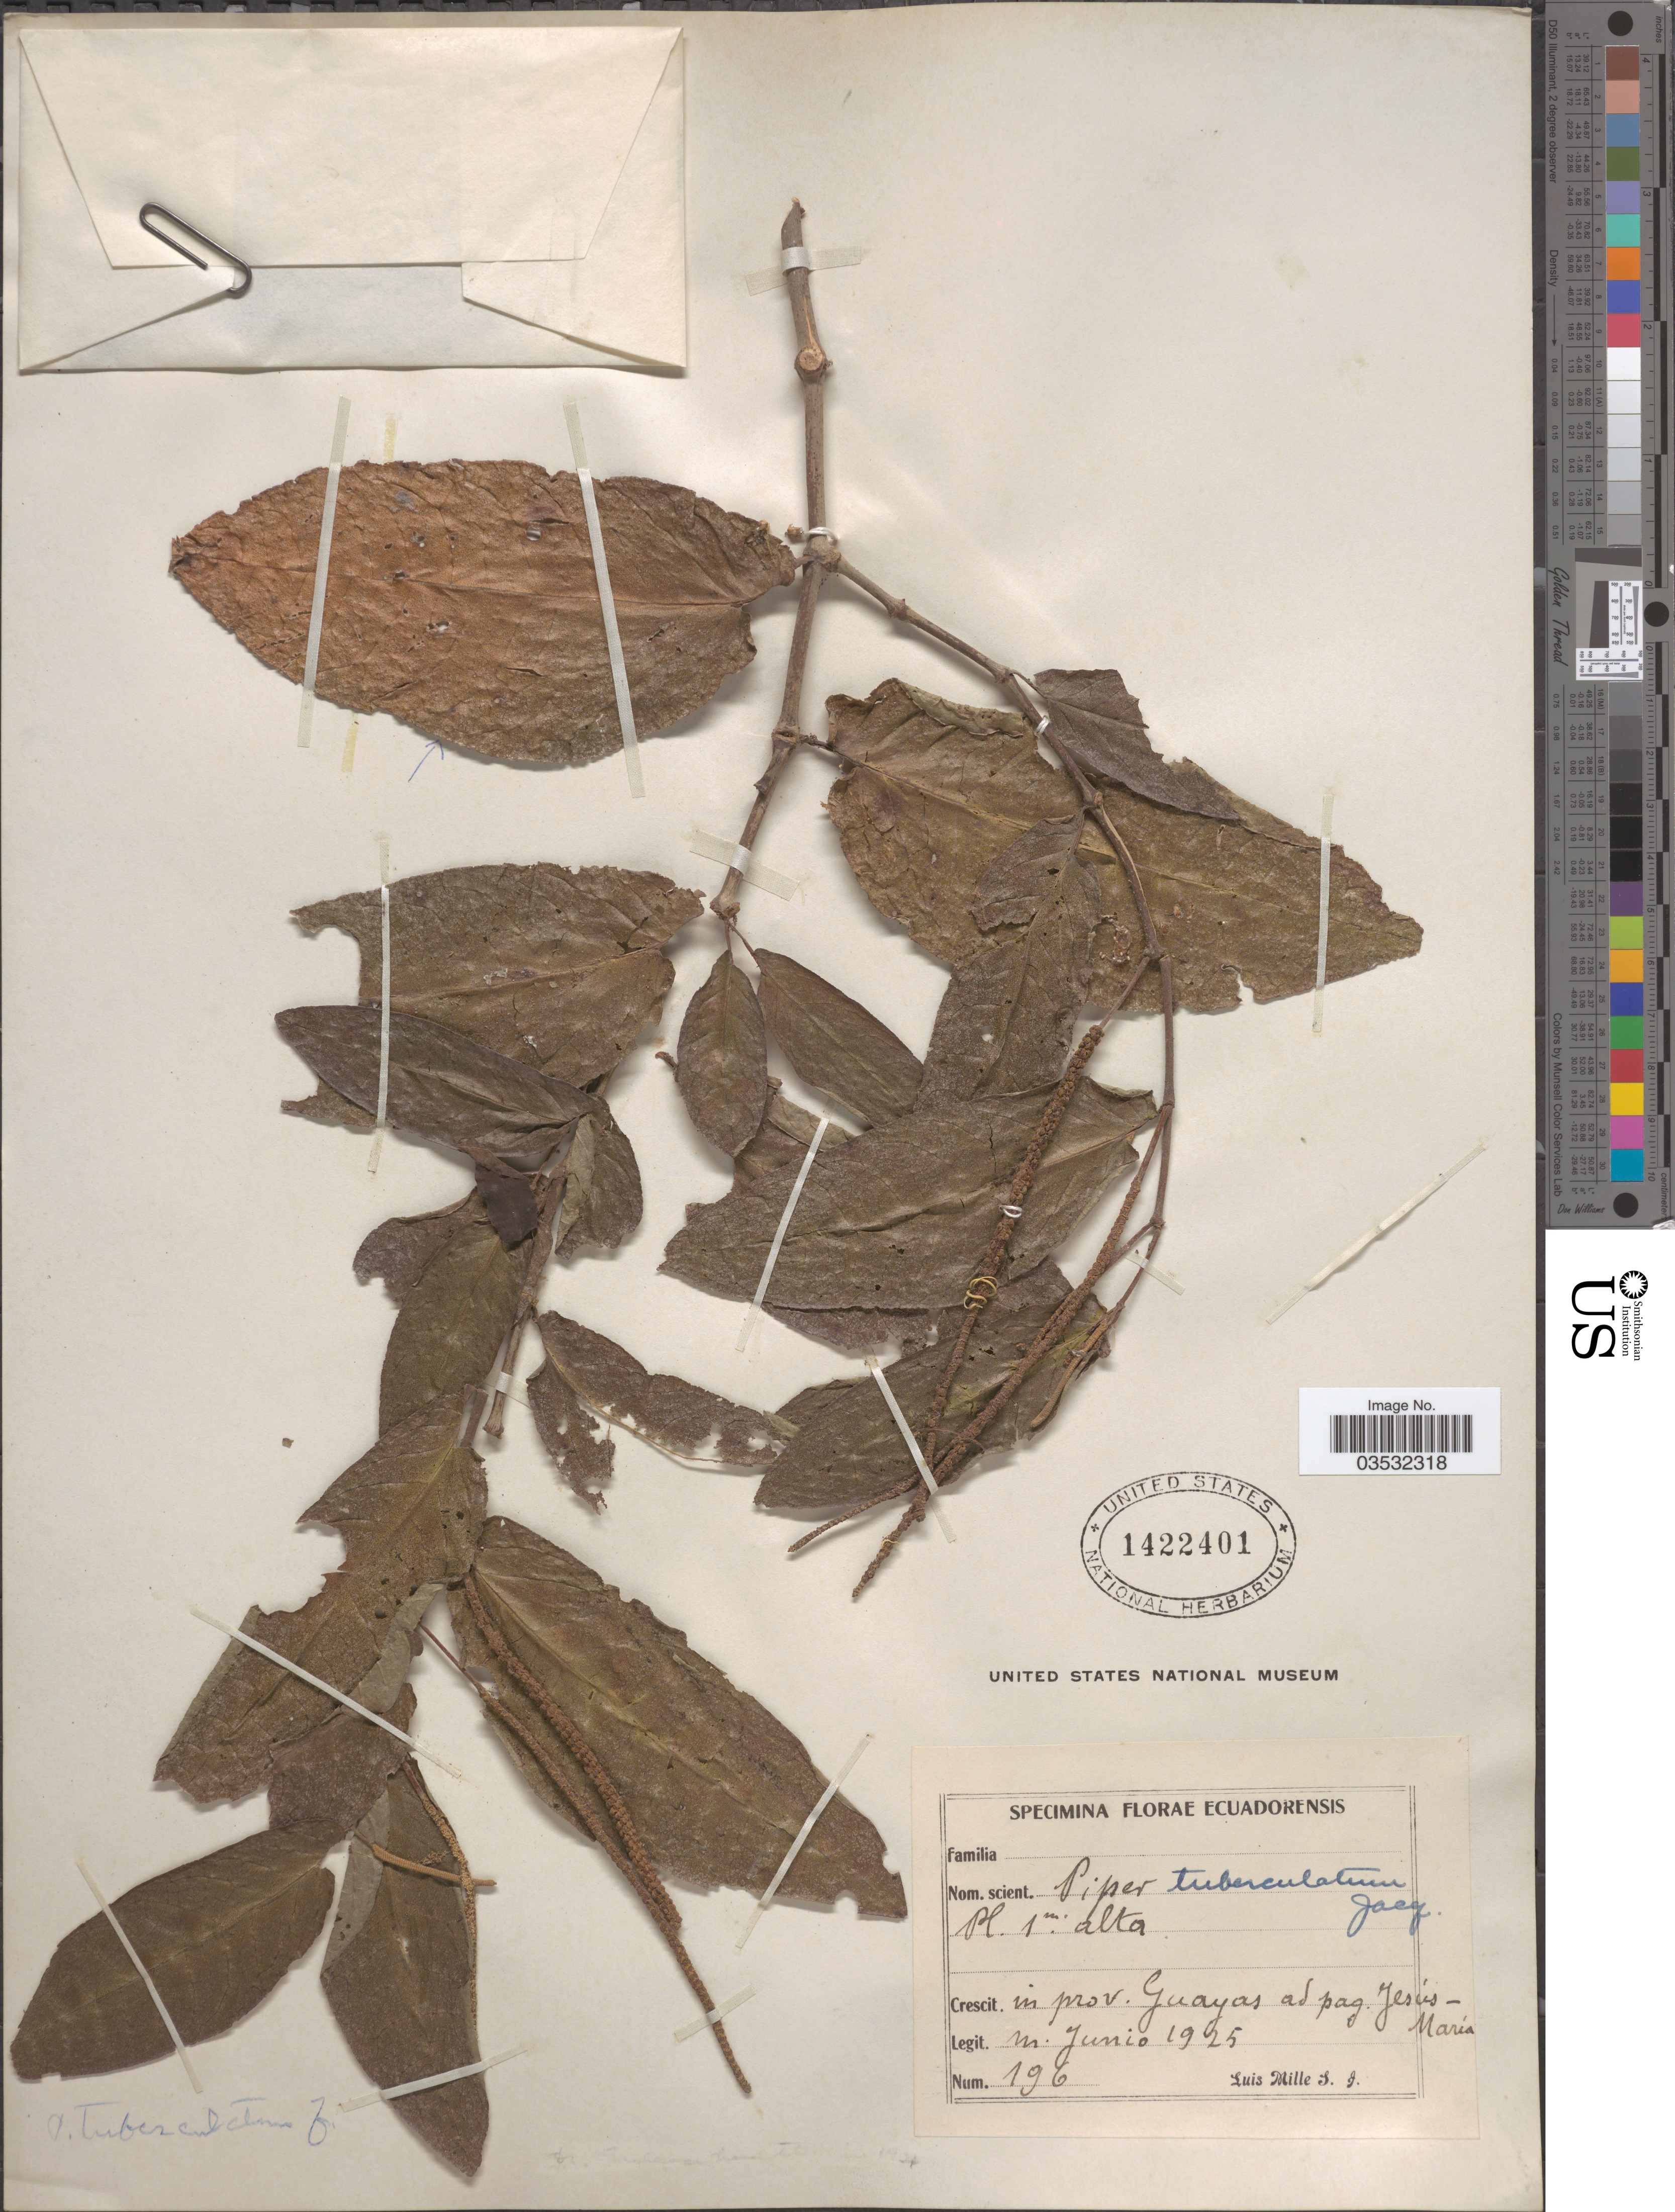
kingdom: Plantae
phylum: Tracheophyta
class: Magnoliopsida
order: Piperales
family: Piperaceae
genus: Piper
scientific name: Piper tuberculatum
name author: Jacq.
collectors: L. Mille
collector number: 196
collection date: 1925-06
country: Ecuador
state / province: Guayas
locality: Crescit. in prov. Guayas ad pag. Jesús-María.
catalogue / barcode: US 1422401